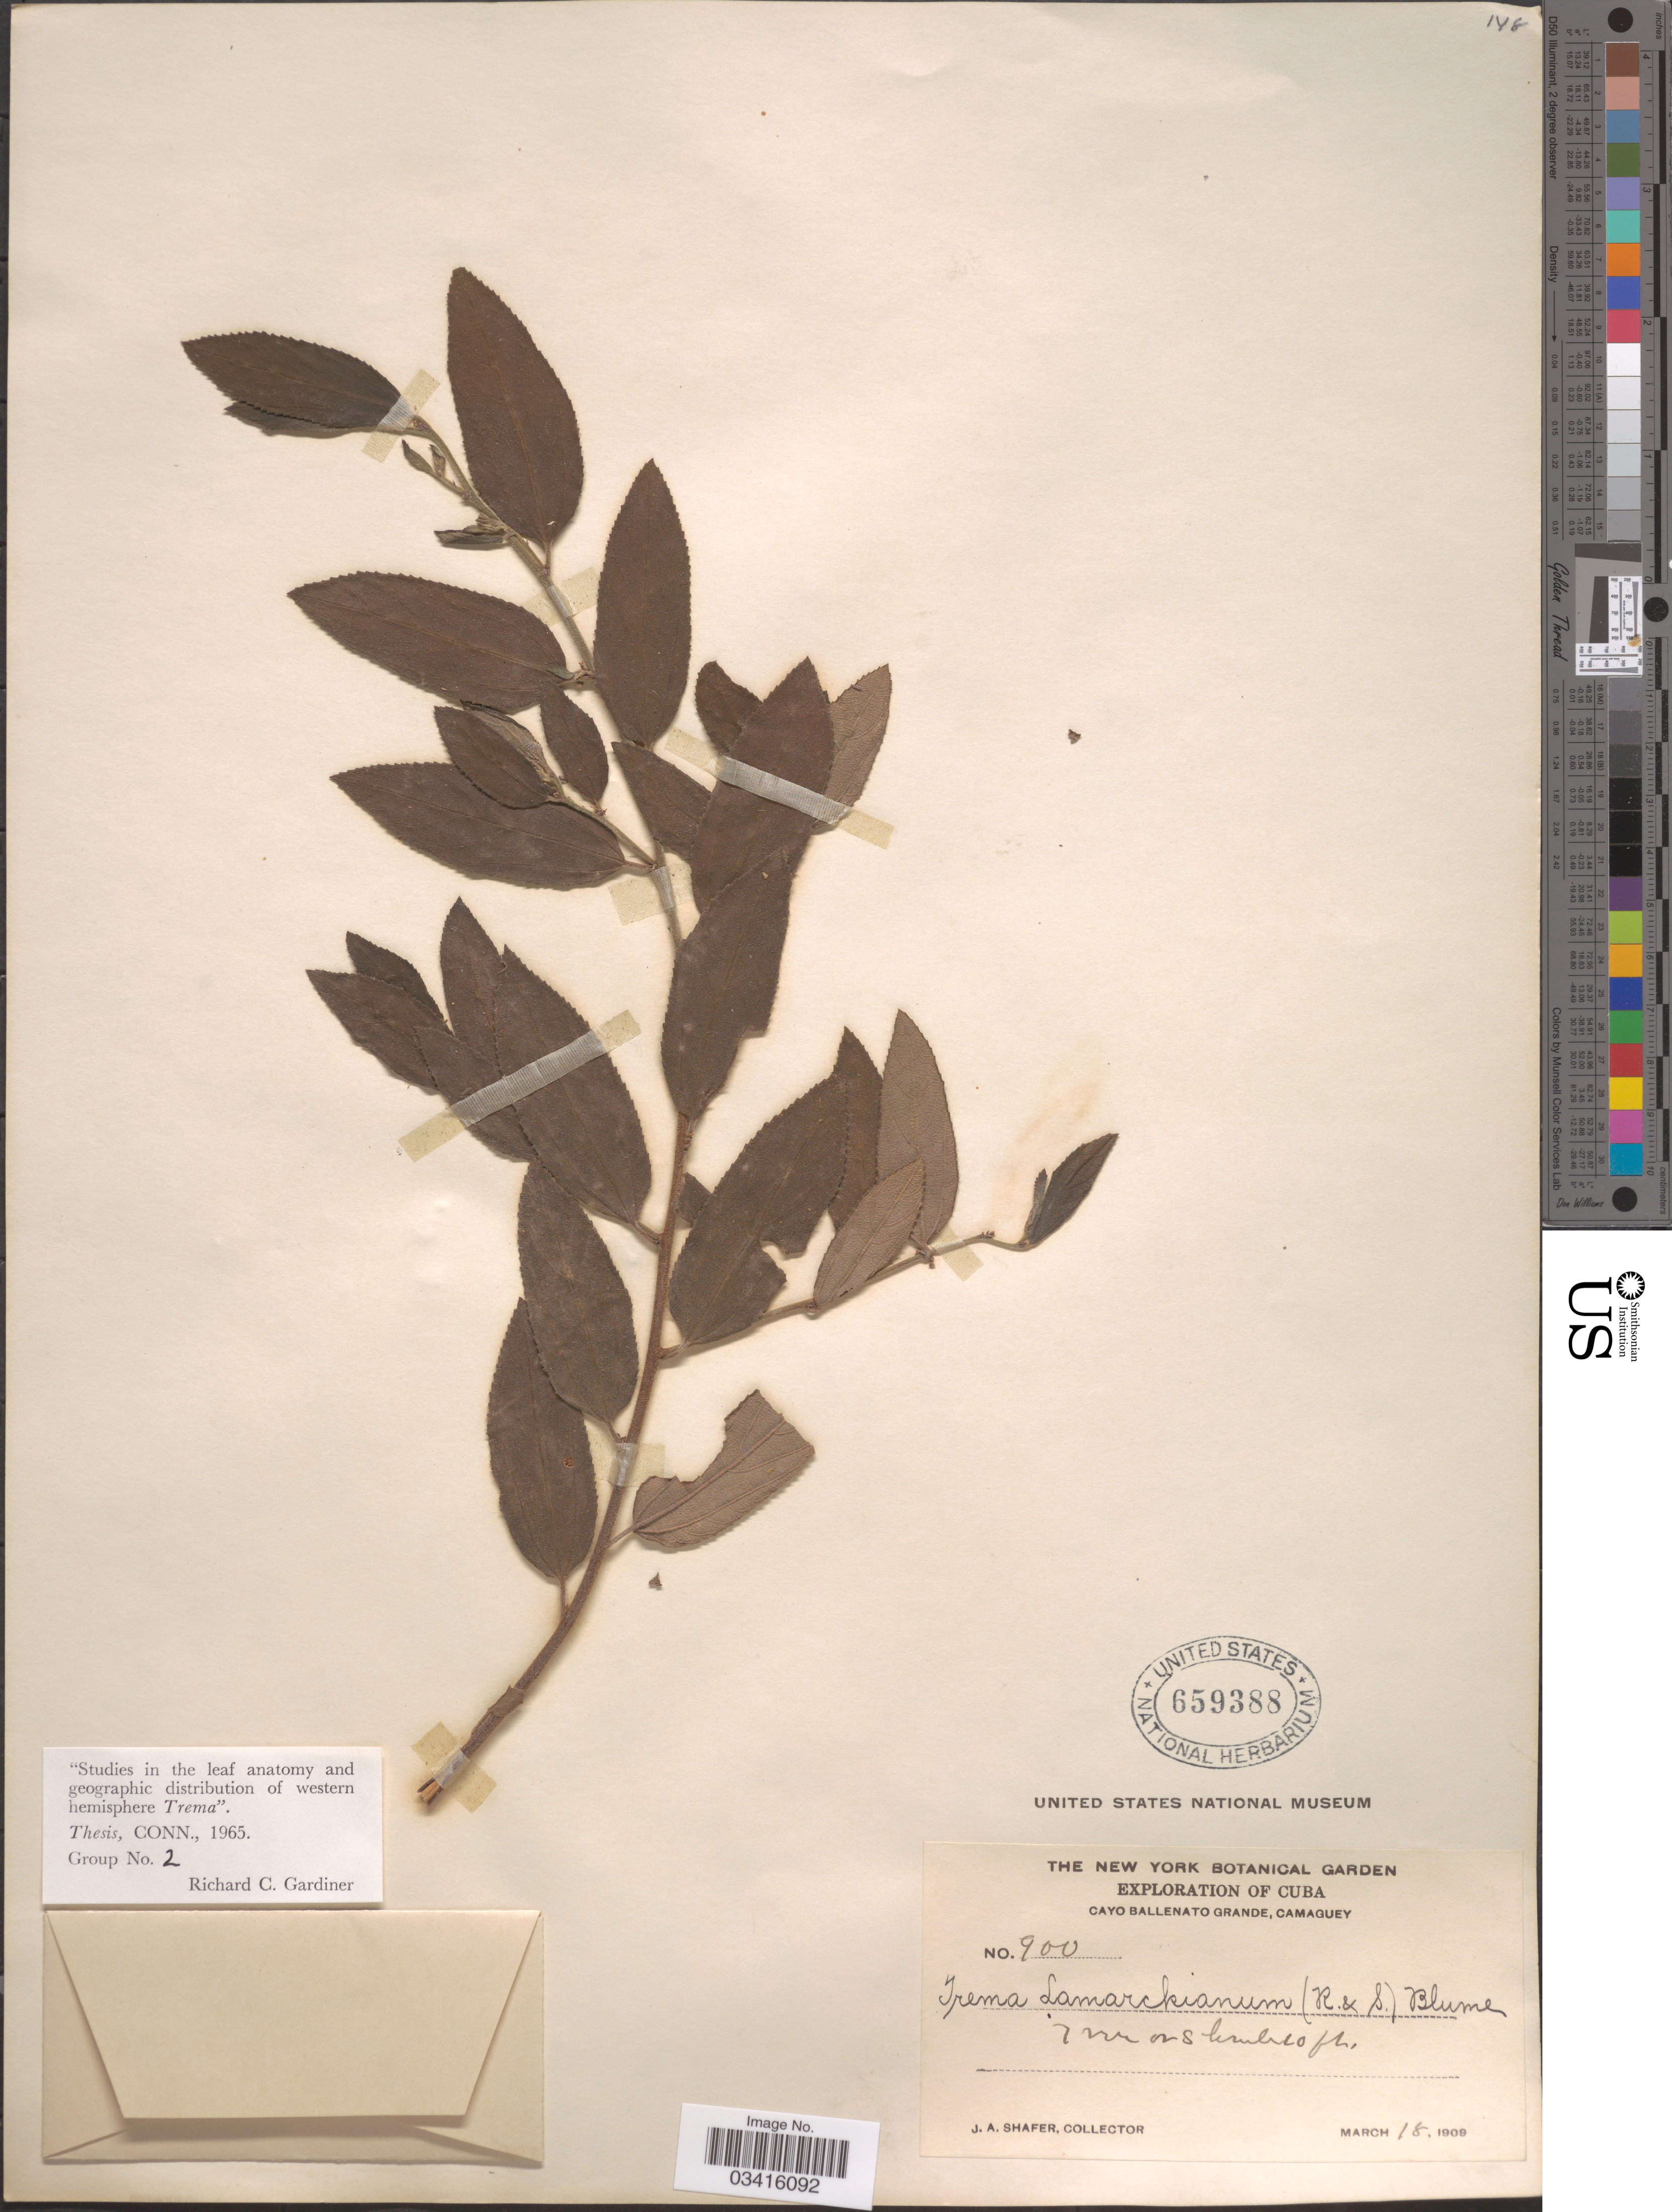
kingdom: Plantae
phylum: Tracheophyta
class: Magnoliopsida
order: Rosales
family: Cannabaceae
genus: Trema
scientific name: Trema lamarckianum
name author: (Schult.) Blume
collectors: J. A. Shafer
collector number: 900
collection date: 1909-03-18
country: Cuba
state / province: Camagüey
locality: Cayo Ballenato Grande.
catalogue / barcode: US 659388